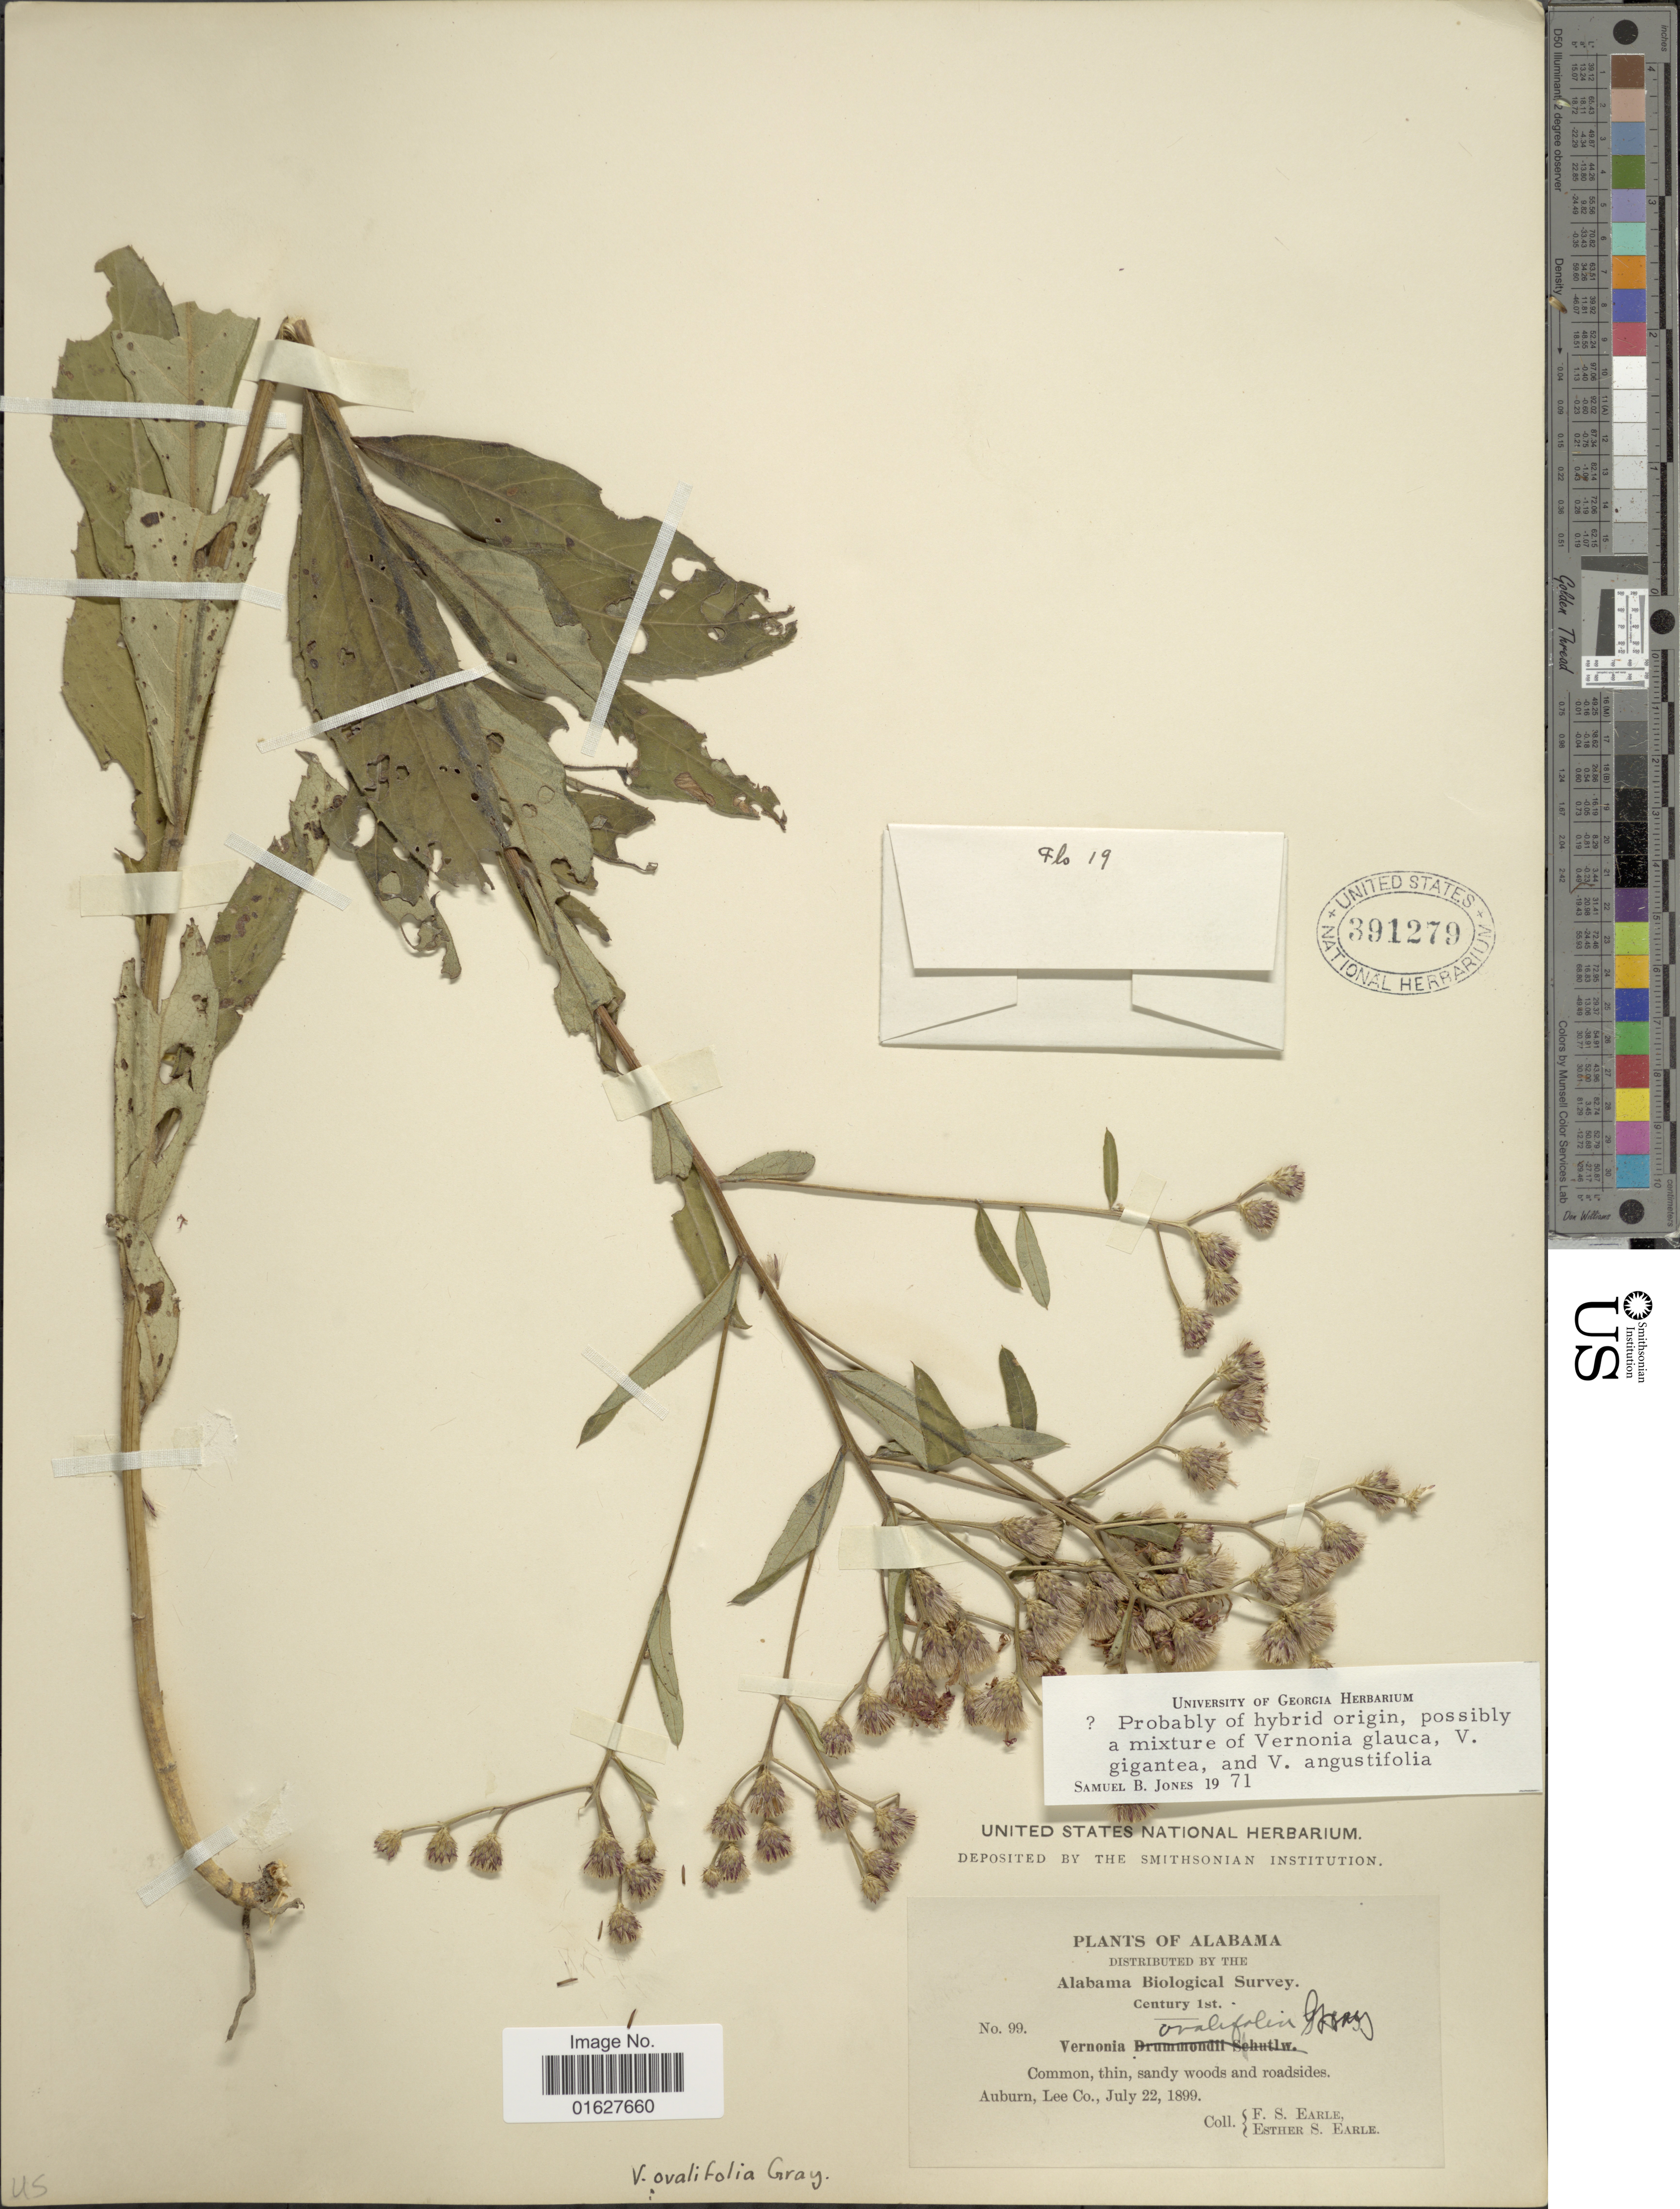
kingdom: Plantae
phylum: Tracheophyta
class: Magnoliopsida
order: Asterales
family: Asteraceae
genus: Vernonia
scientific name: Vernonia sp.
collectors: F. S. Earle & E. S. Earle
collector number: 99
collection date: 1899-07-22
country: United States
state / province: Alabama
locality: Common, thin, sandy woods and roadsides. Auburn, Lee Co.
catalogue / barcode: US 391279